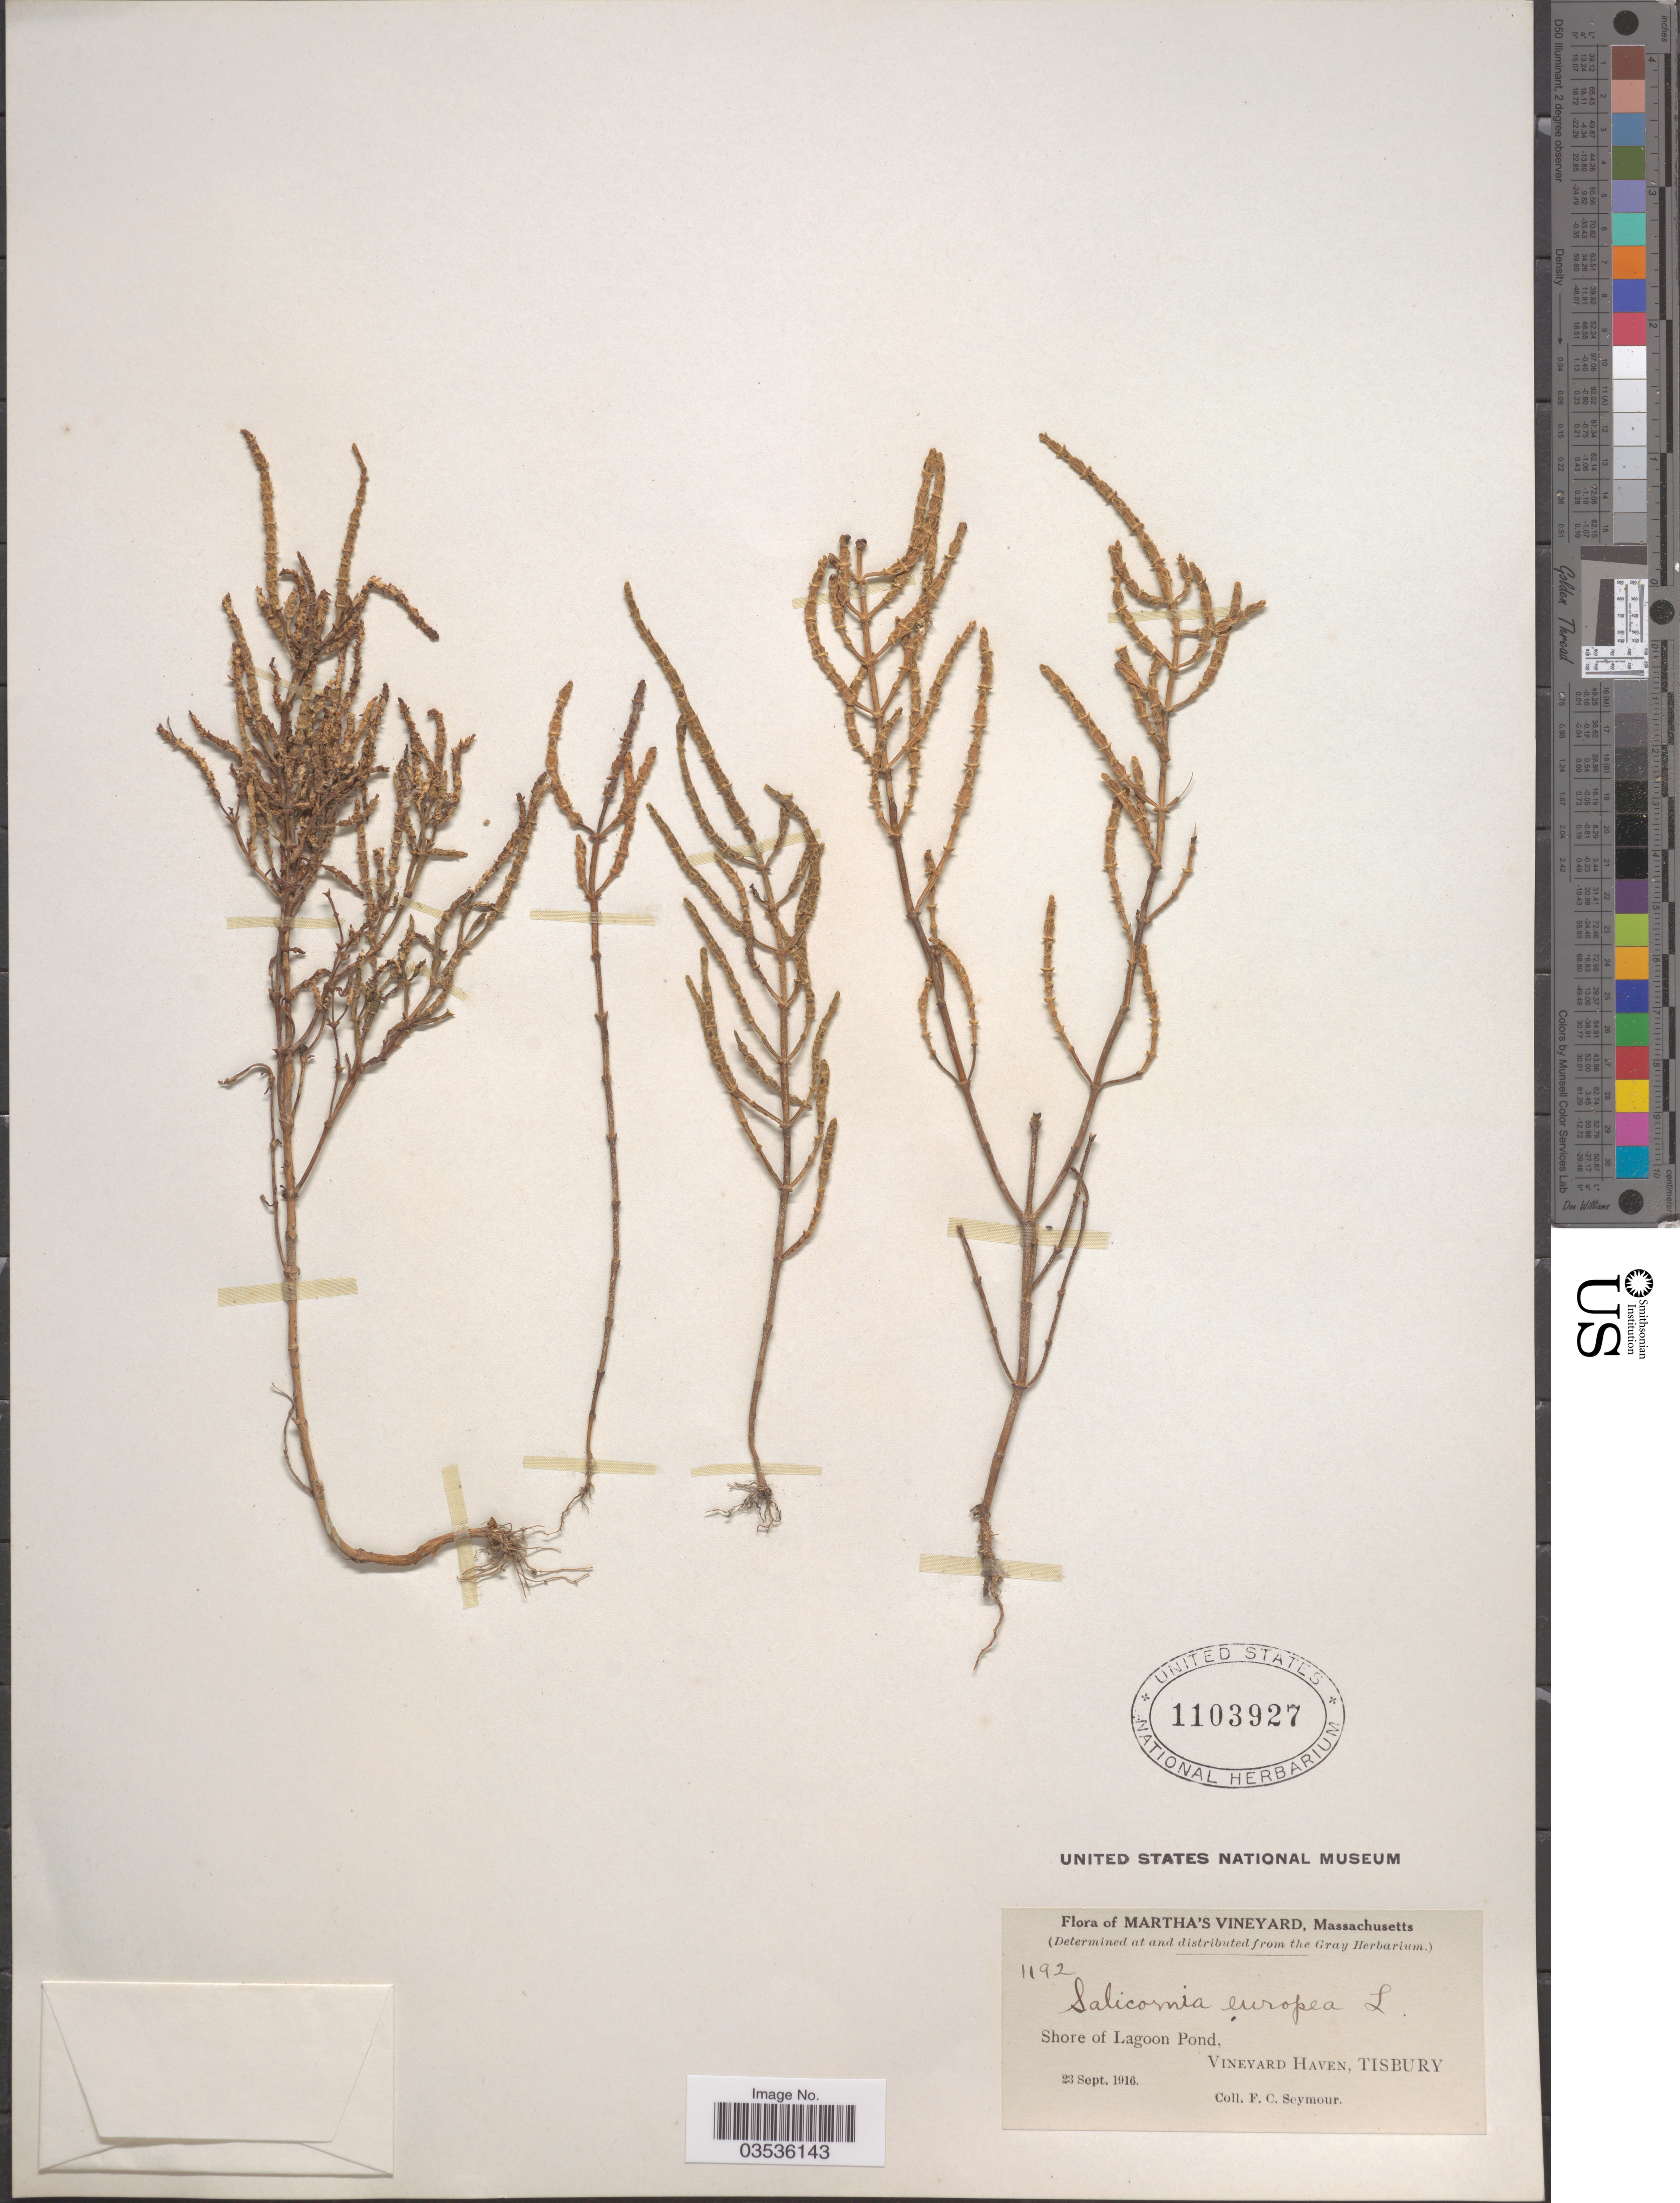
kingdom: Plantae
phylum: Tracheophyta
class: Magnoliopsida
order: Caryophyllales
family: Amaranthaceae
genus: Salicornia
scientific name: Salicornia europaea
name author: L.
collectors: F. C. Seymour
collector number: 1192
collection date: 1916-09-23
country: United States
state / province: Massachusetts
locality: Martha's Vineyard. Shore of Lagoon Pond, Vineyard Haven, Tisbury.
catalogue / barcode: US 1103927